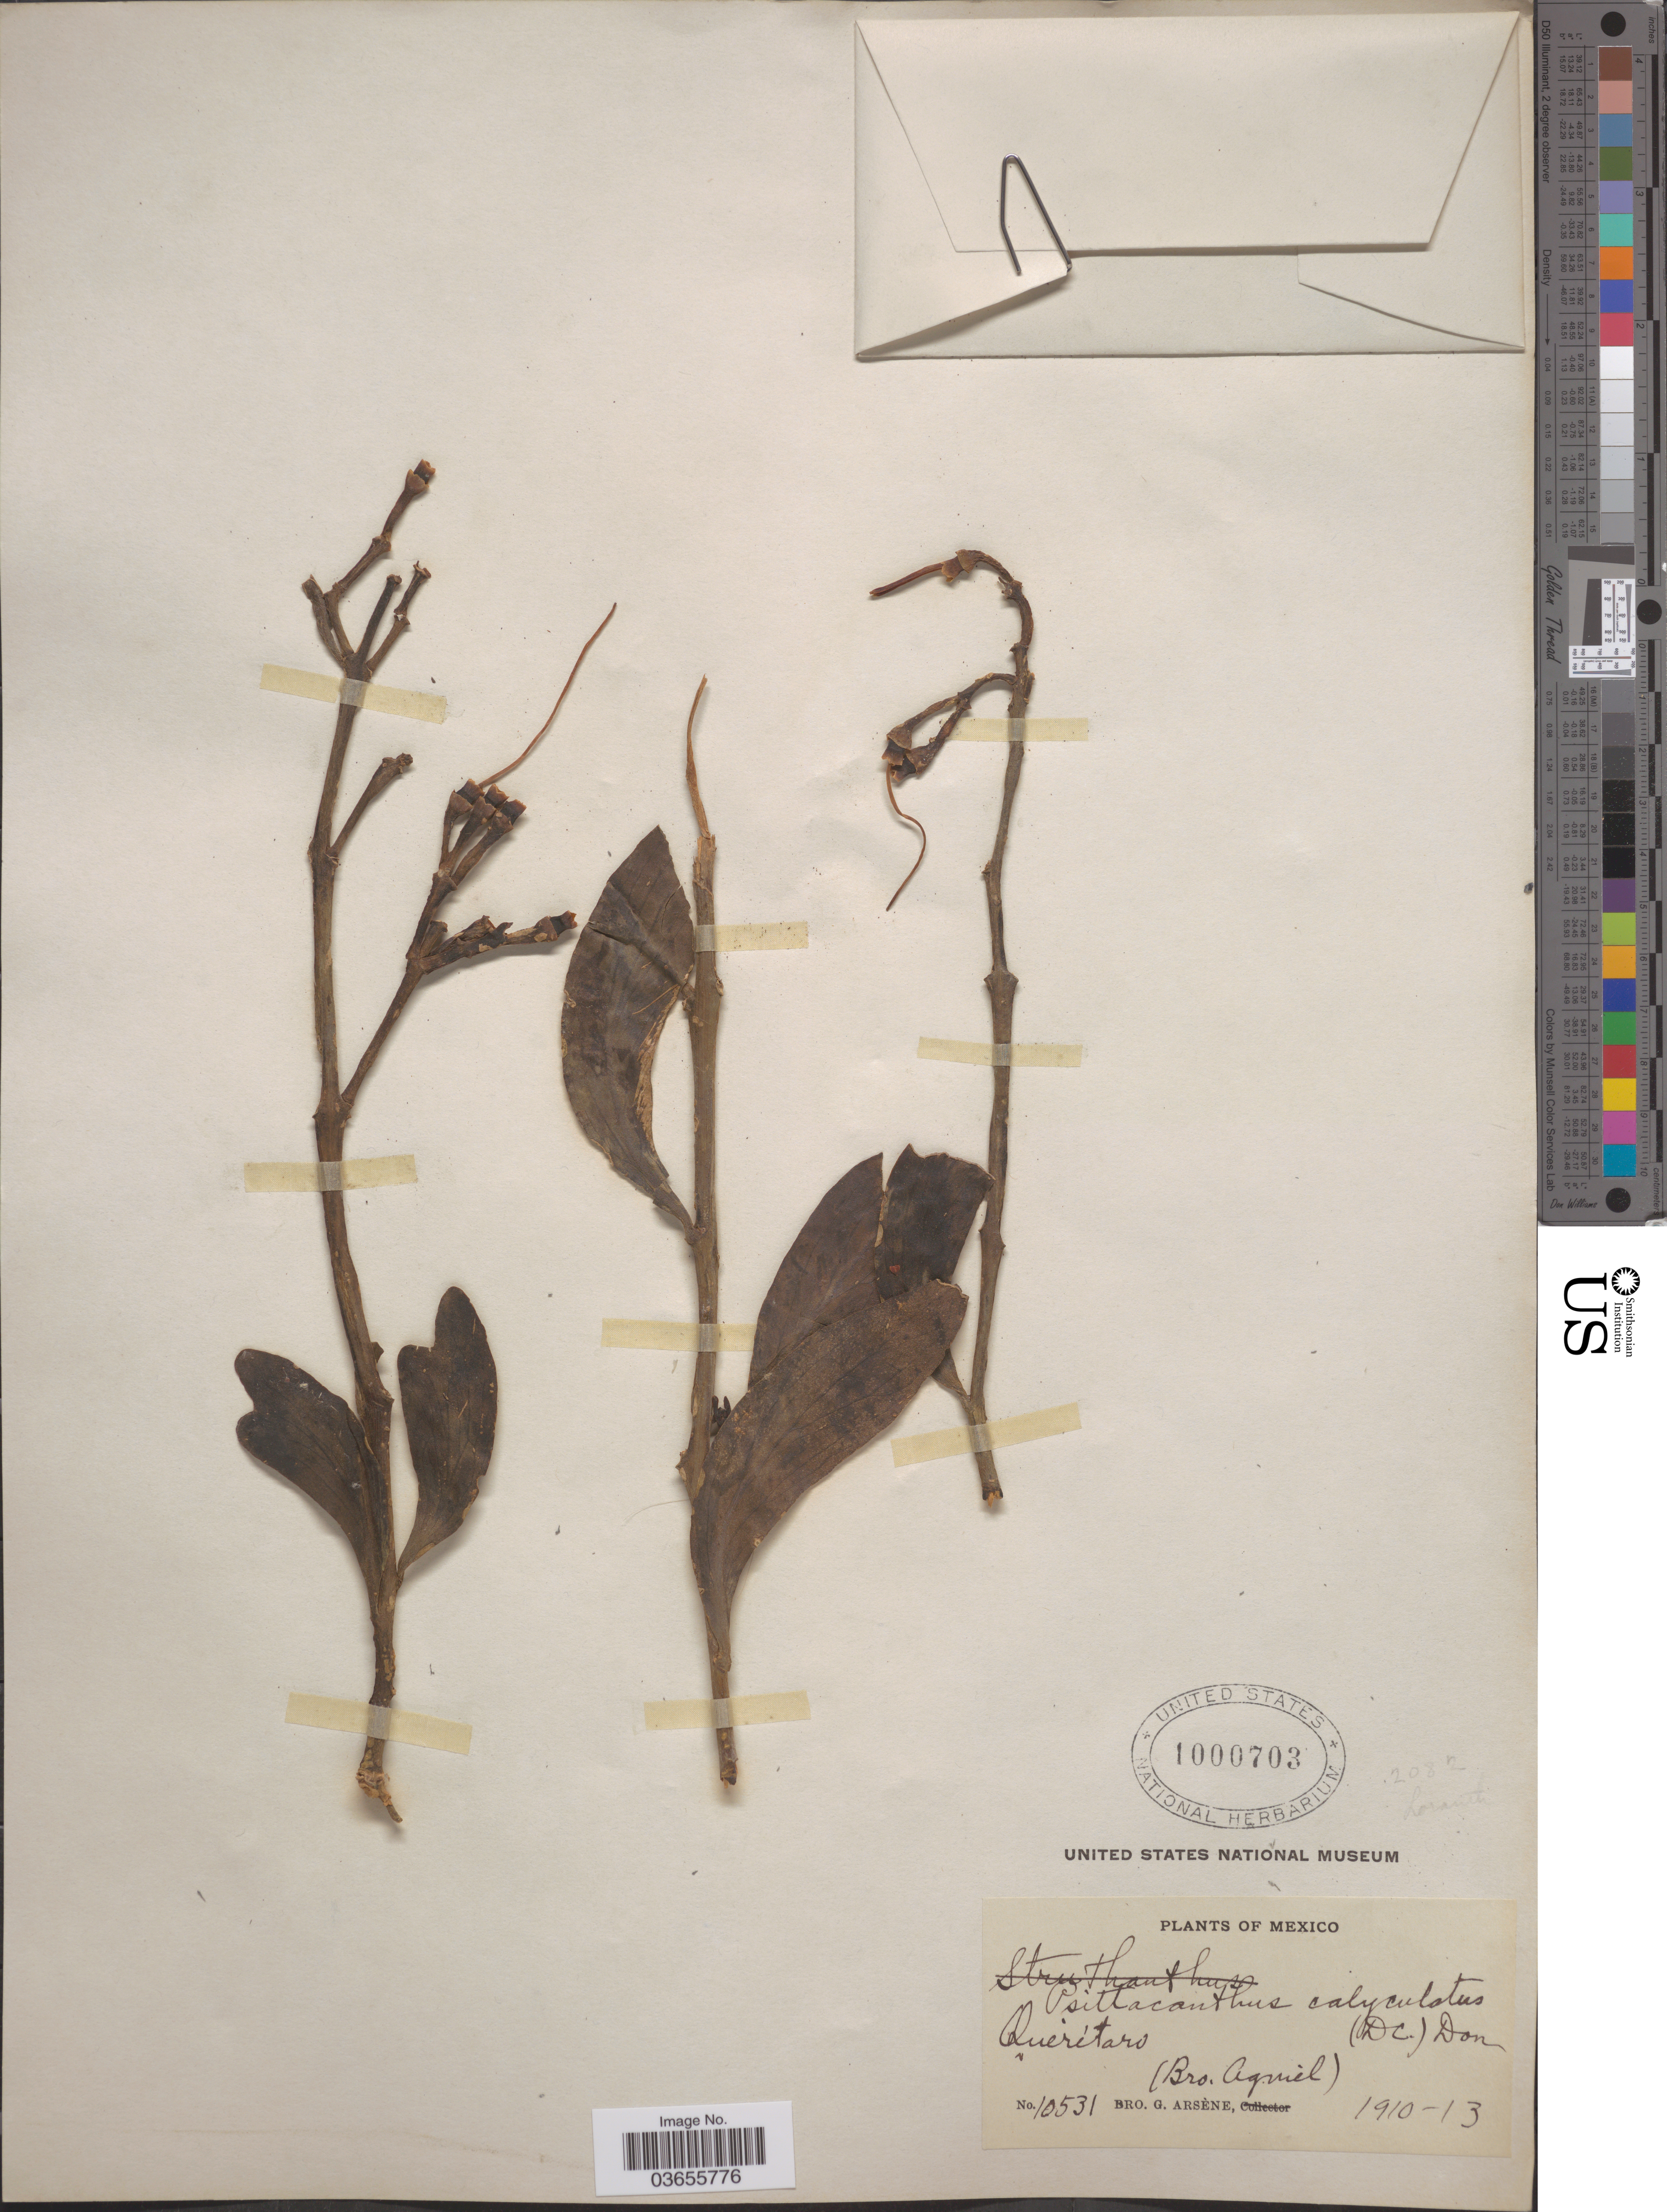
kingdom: Plantae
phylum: Tracheophyta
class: Magnoliopsida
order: Santalales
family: Loranthaceae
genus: Psittacanthus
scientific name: Psittacanthus sp.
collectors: Bro. G. Arsène & Bro. Agniel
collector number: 10531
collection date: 1910/1913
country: Mexico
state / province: Querétaro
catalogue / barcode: US 1000703